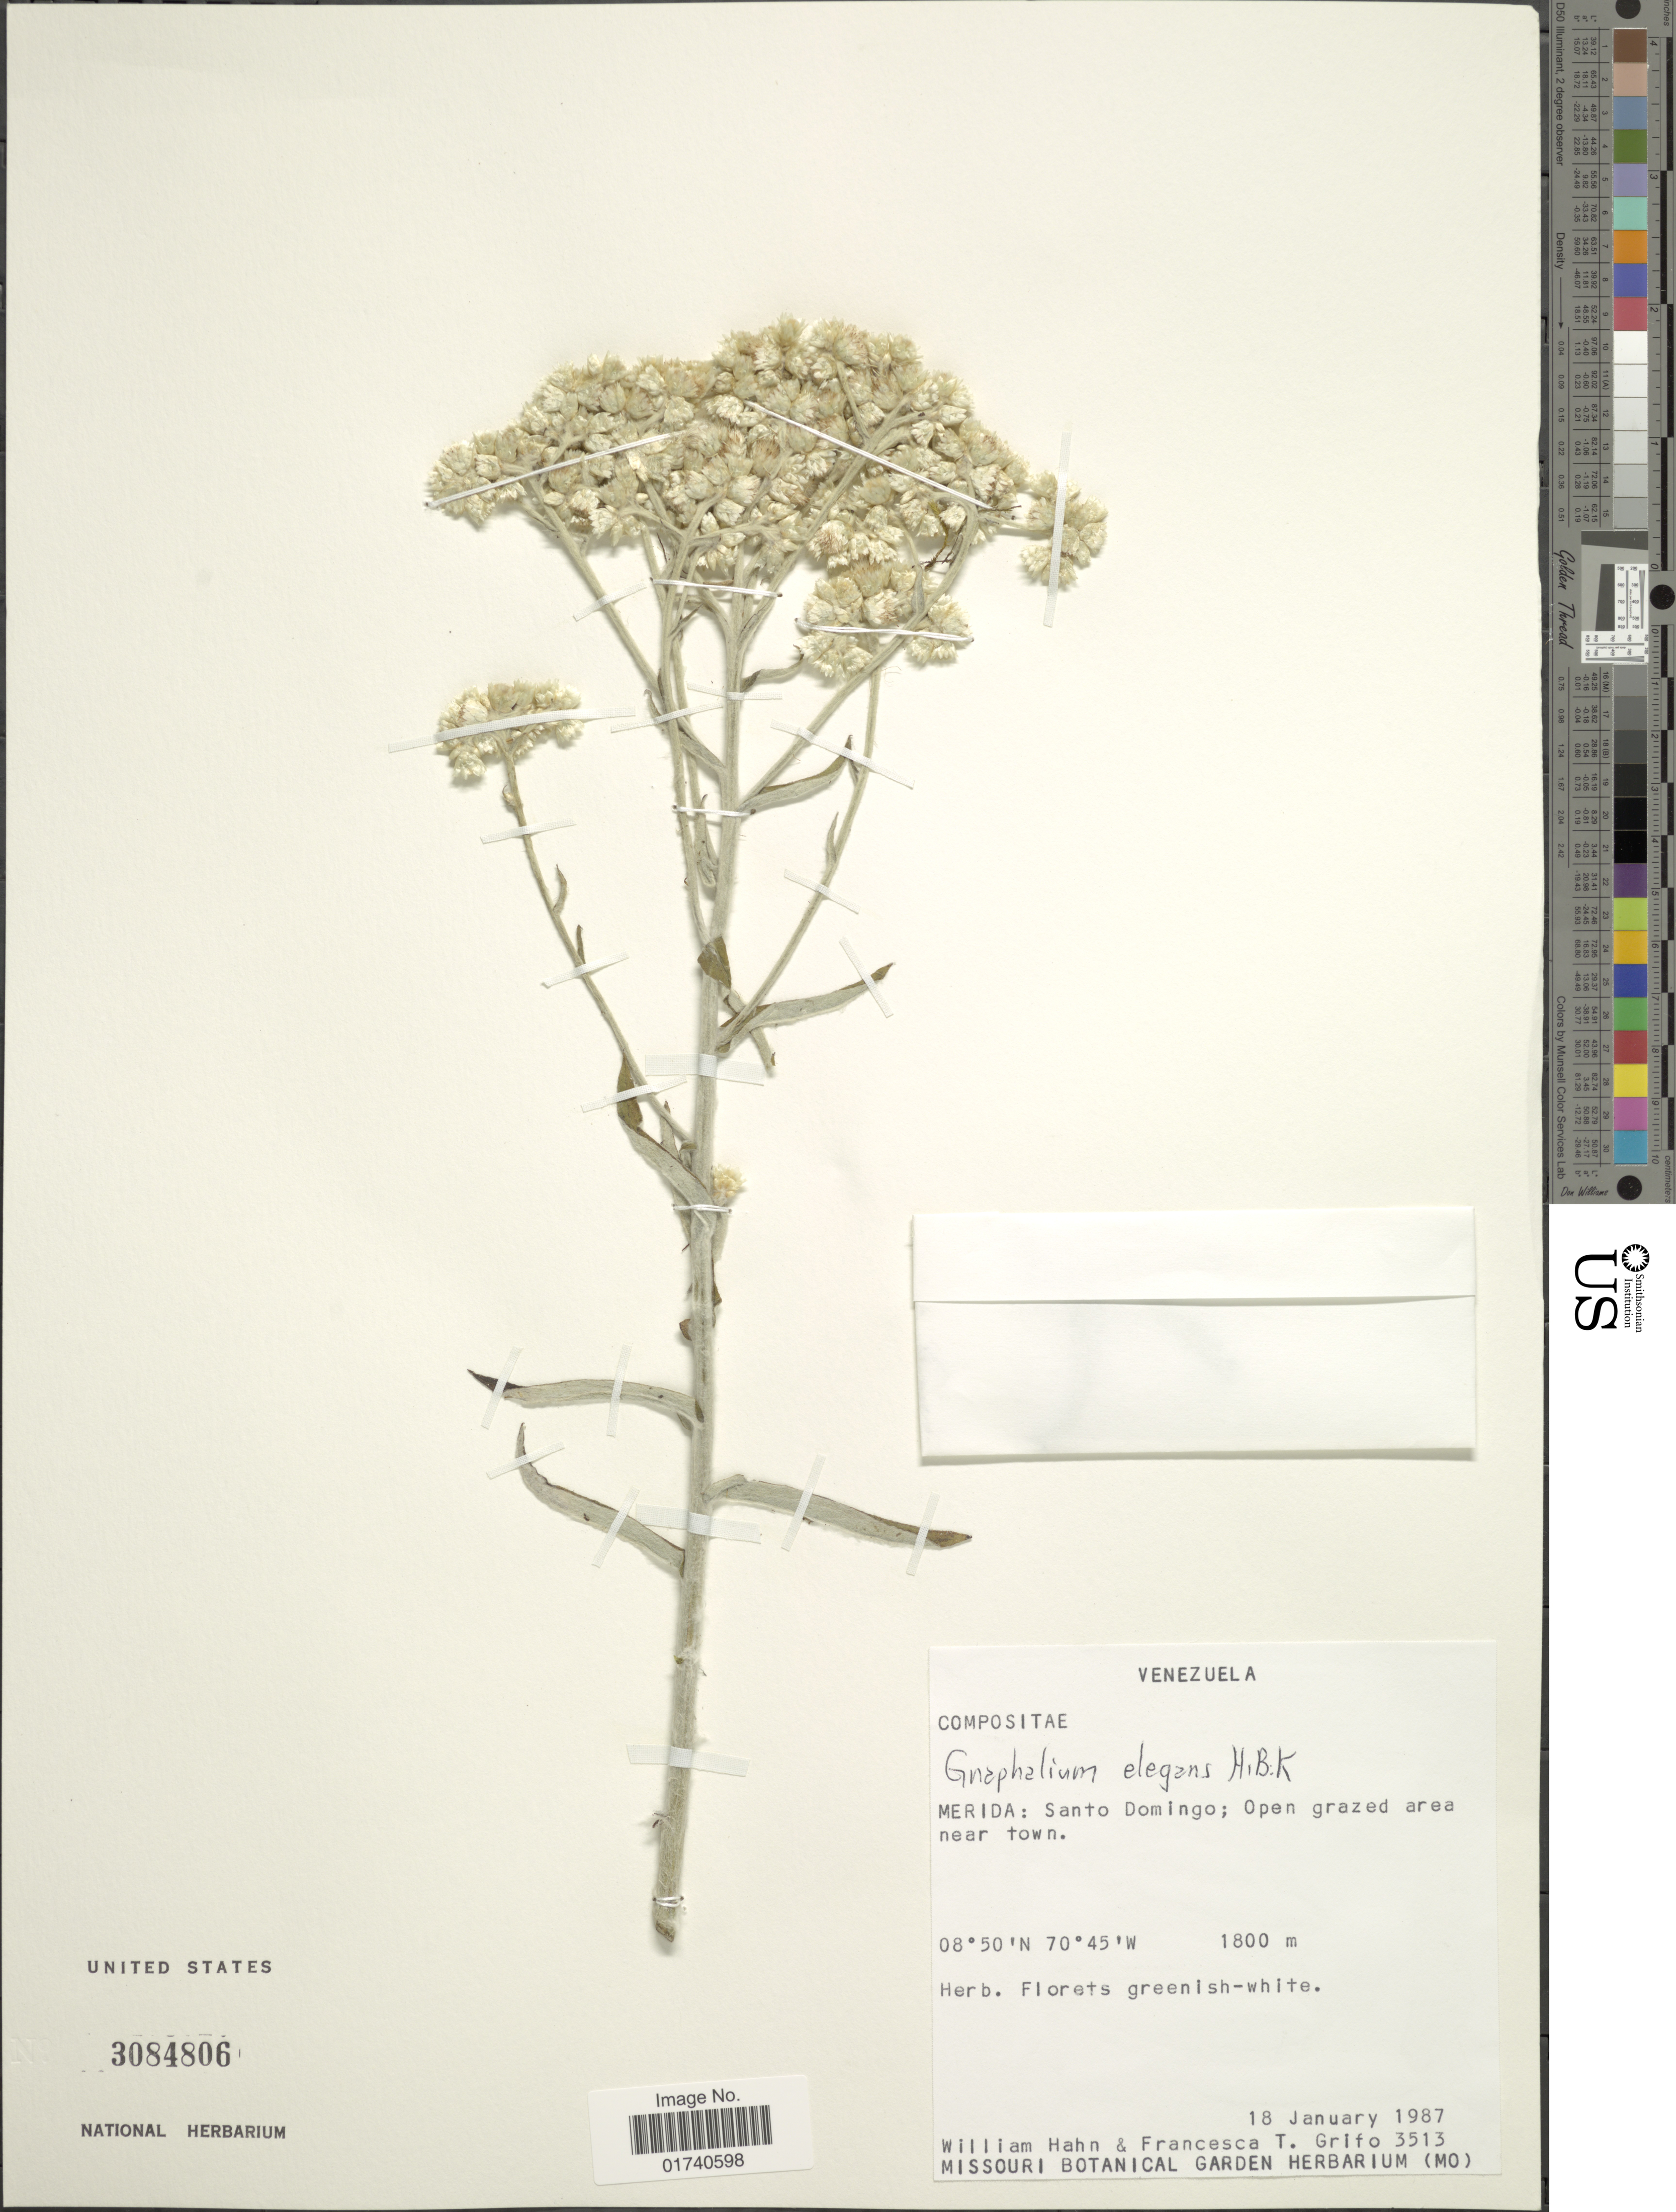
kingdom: Plantae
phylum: Tracheophyta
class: Magnoliopsida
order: Asterales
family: Asteraceae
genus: Pseudognaphalium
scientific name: Pseudognaphalium elegans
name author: (Kunth) Kartesz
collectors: W. J. Hahn & F. Grifo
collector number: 3513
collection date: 1987-01-18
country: Venezuela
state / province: Mérida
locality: Santo Domingo; Open grazed area near town.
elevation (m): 1800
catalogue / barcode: US 3084806